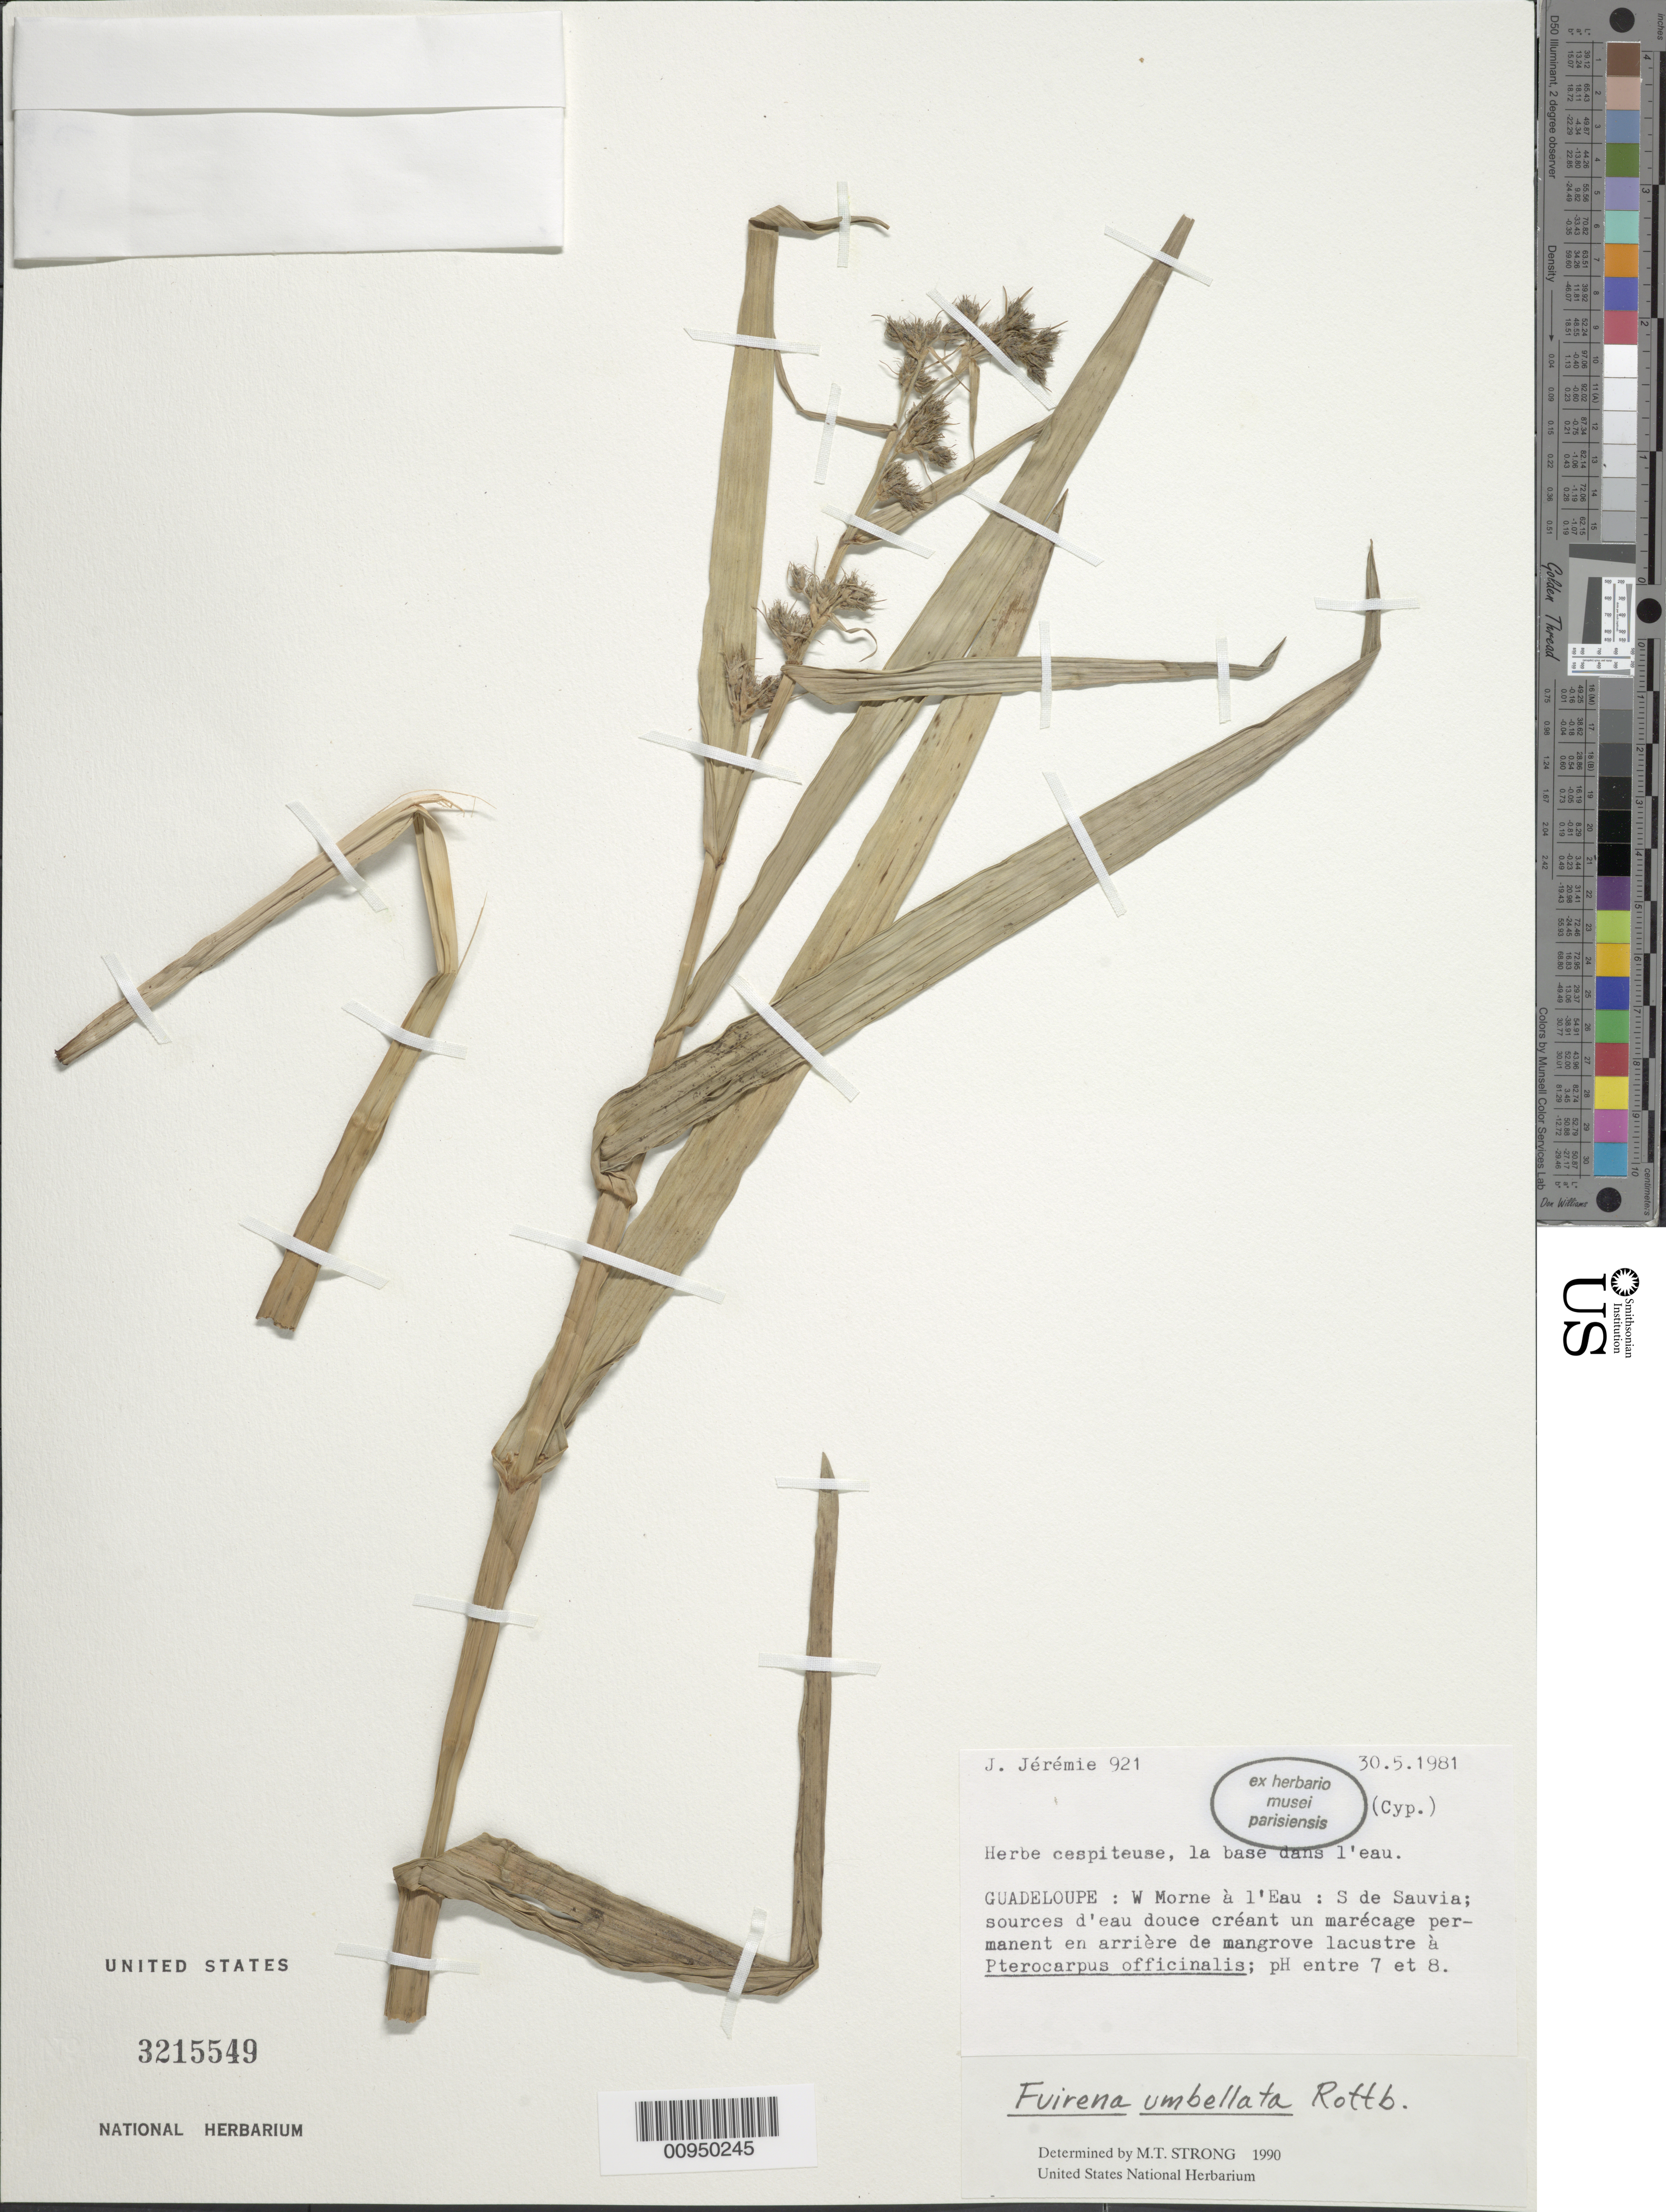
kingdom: Plantae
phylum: Tracheophyta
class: Liliopsida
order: Poales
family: Cyperaceae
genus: Fuirena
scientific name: Fuirena umbellata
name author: Rottb.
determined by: Strong, M. T., (US), Smithsonian Institution - National Museum of Natural History (UNITED STATES)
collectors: J. Jérémie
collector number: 921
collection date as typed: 30 May 1981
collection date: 1981-05-30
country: Guadeloupe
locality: W Morne à L'Eau, S de Sauvia, sources d'eau douce creant un marécage permanent en arrière mangrove lacustre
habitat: La base dans l'eau, en arrière mangrove lacustre à Pterocarpus officinales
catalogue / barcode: US 3215549